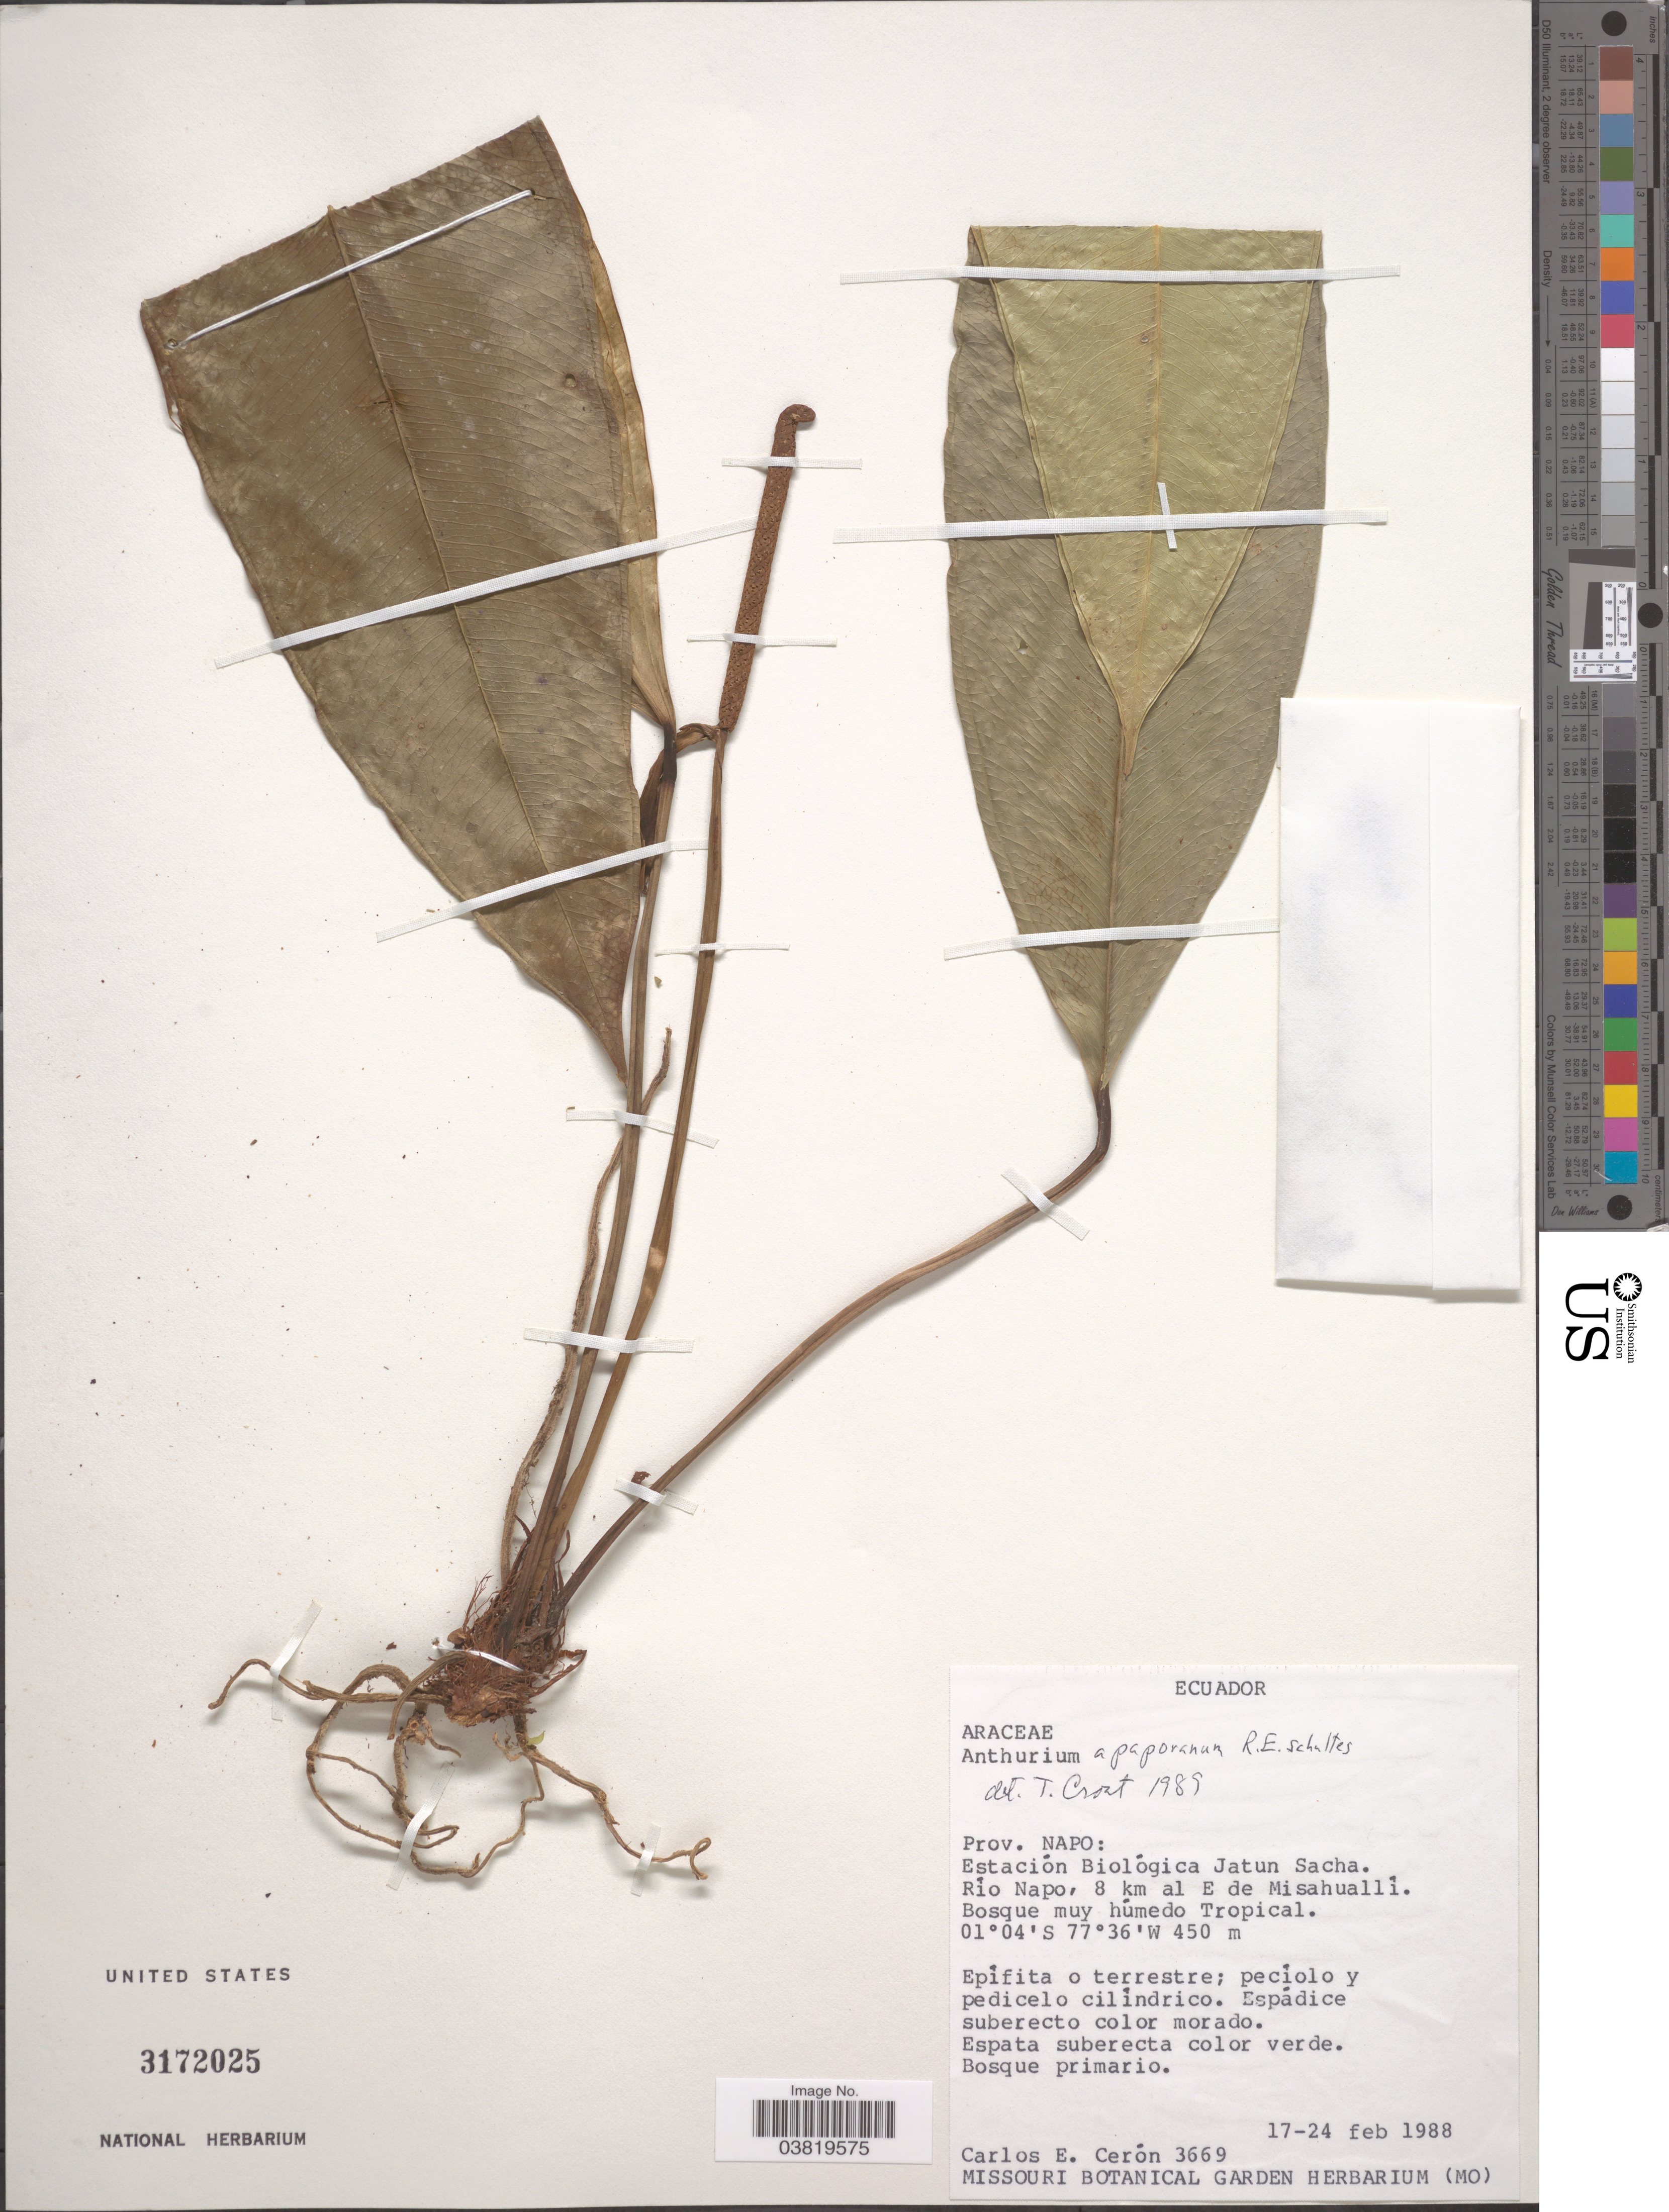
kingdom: Plantae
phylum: Tracheophyta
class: Liliopsida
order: Alismatales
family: Araceae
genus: Anthurium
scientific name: Anthurium apaporanum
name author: R.E. Schult.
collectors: C. E. Cerón M.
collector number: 3669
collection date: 1988-02-17/1988-02-24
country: Ecuador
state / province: Napo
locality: Estacion Biológica Jatun Sacha. Río Napo, 8 km al E de Misahuallí.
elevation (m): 450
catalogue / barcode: US 3172025